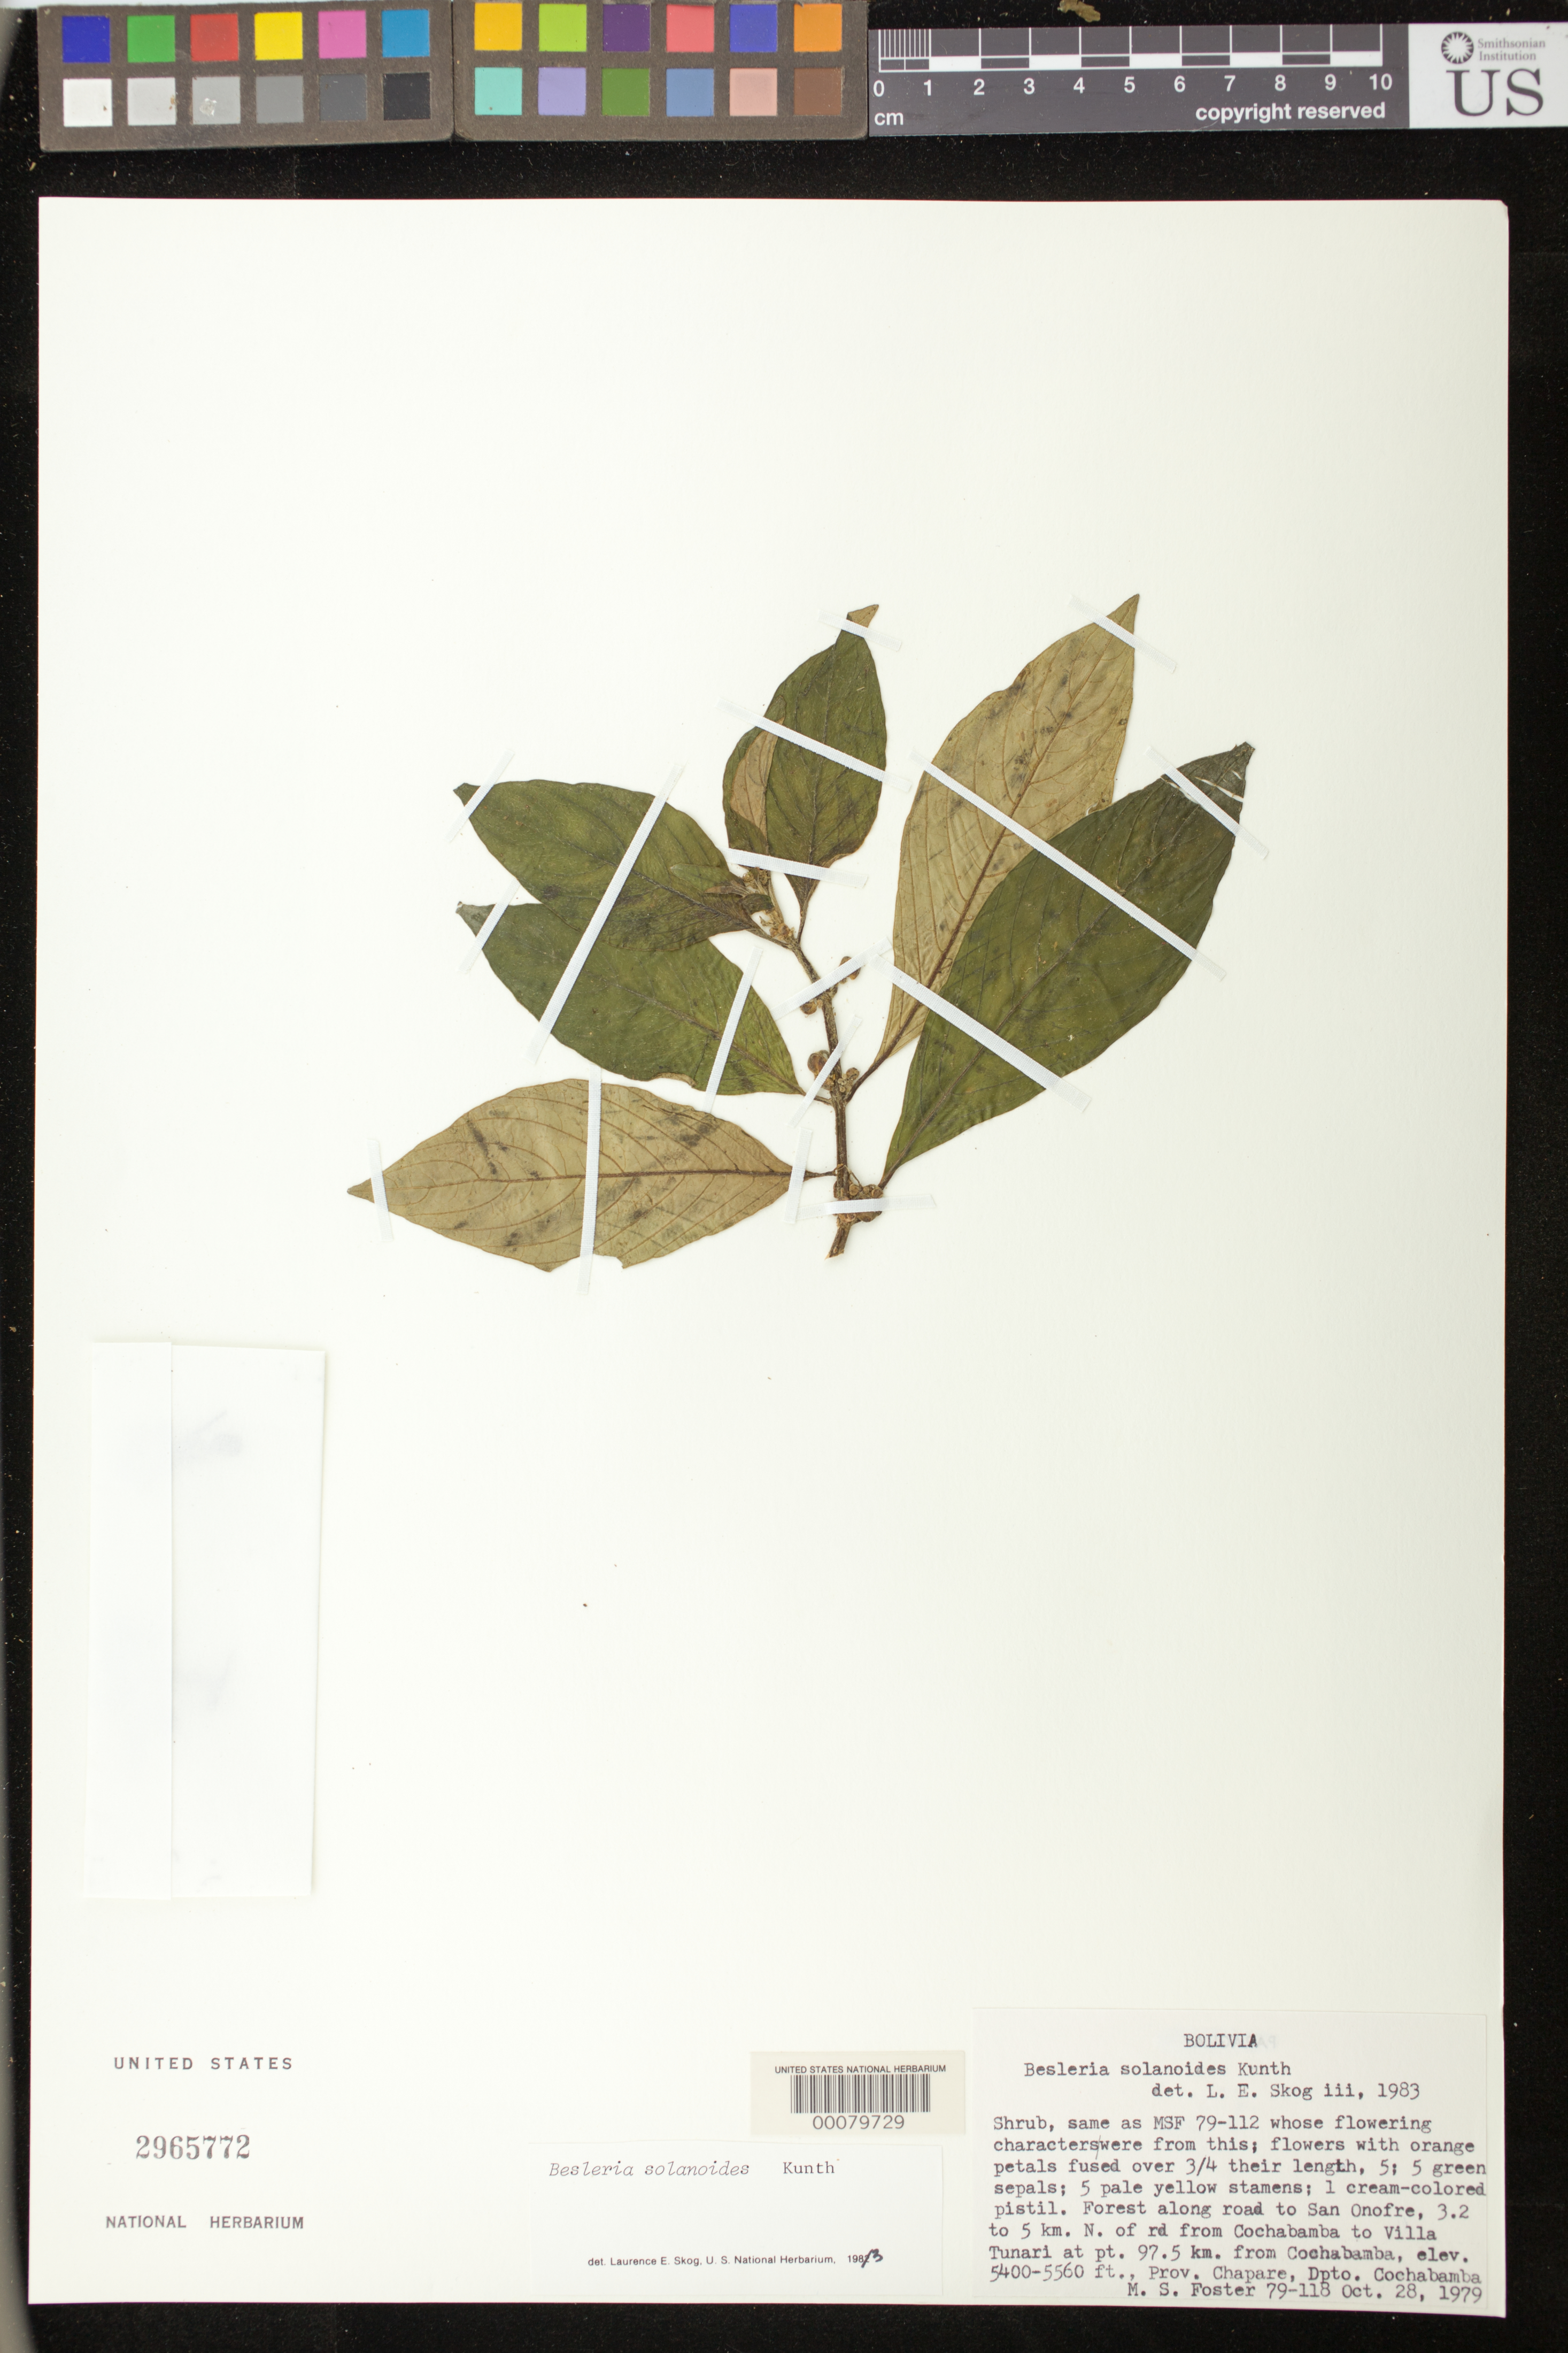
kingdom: Plantae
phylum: Tracheophyta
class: Magnoliopsida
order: Lamiales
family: Gesneriaceae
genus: Besleria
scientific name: Besleria solanoides var. solanoides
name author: Kunth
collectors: M. Foster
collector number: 79- 118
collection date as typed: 28 Oct 1979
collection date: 1979-10-28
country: Bolivia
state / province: Cochabamba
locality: Prov. Chapare, along road to San Onofre, 3.2 - 5 km N of road from Cochabamba to Villa Tunari, at pt 97.5 km from Cochabamba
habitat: Forest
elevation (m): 1646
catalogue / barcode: US 2965772